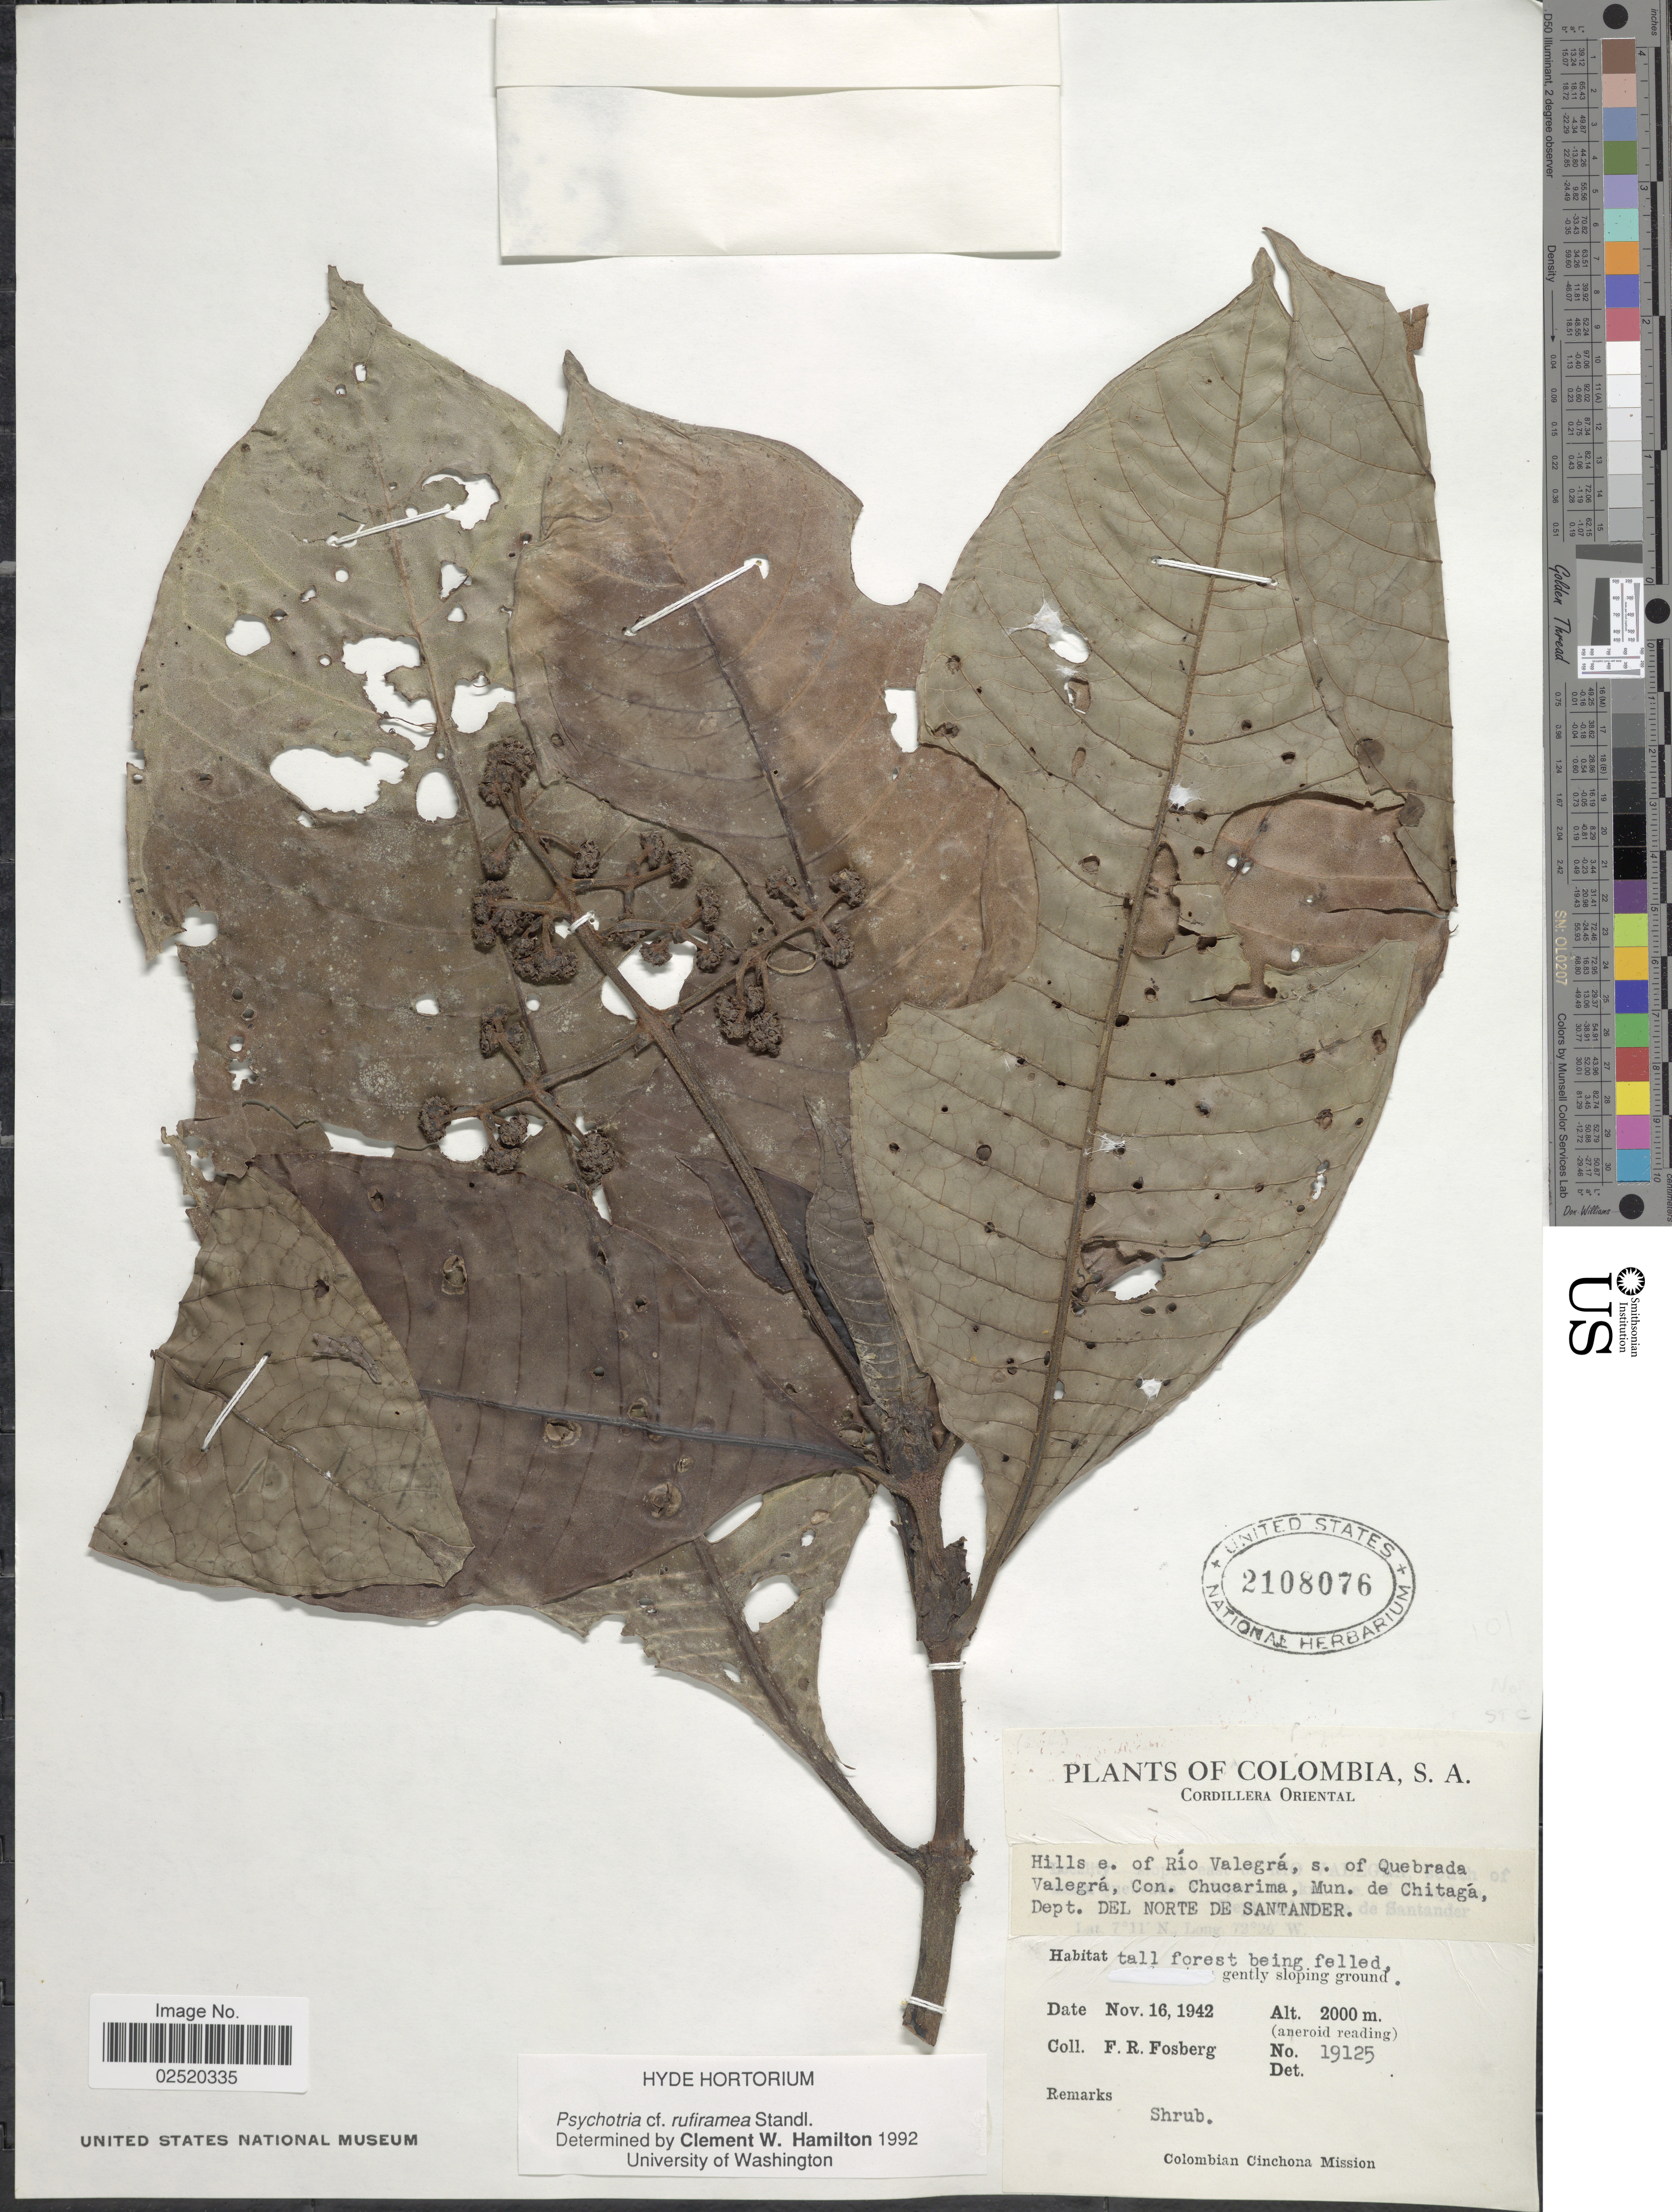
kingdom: Plantae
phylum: Tracheophyta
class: Magnoliopsida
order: Gentianales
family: Rubiaceae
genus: Psychotria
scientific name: Psychotria rufiramea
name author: Standl.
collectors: F. R. Fosberg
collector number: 19125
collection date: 1942-11-16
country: Colombia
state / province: Norte de Santander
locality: Cordillera Oriental, Hills e. of Rio Valegra, s. of Quebrada Valegra, Con. Chucarima, Mun. de Chitaga, Dept. Del Norte de Santander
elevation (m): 2000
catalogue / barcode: US 2108076